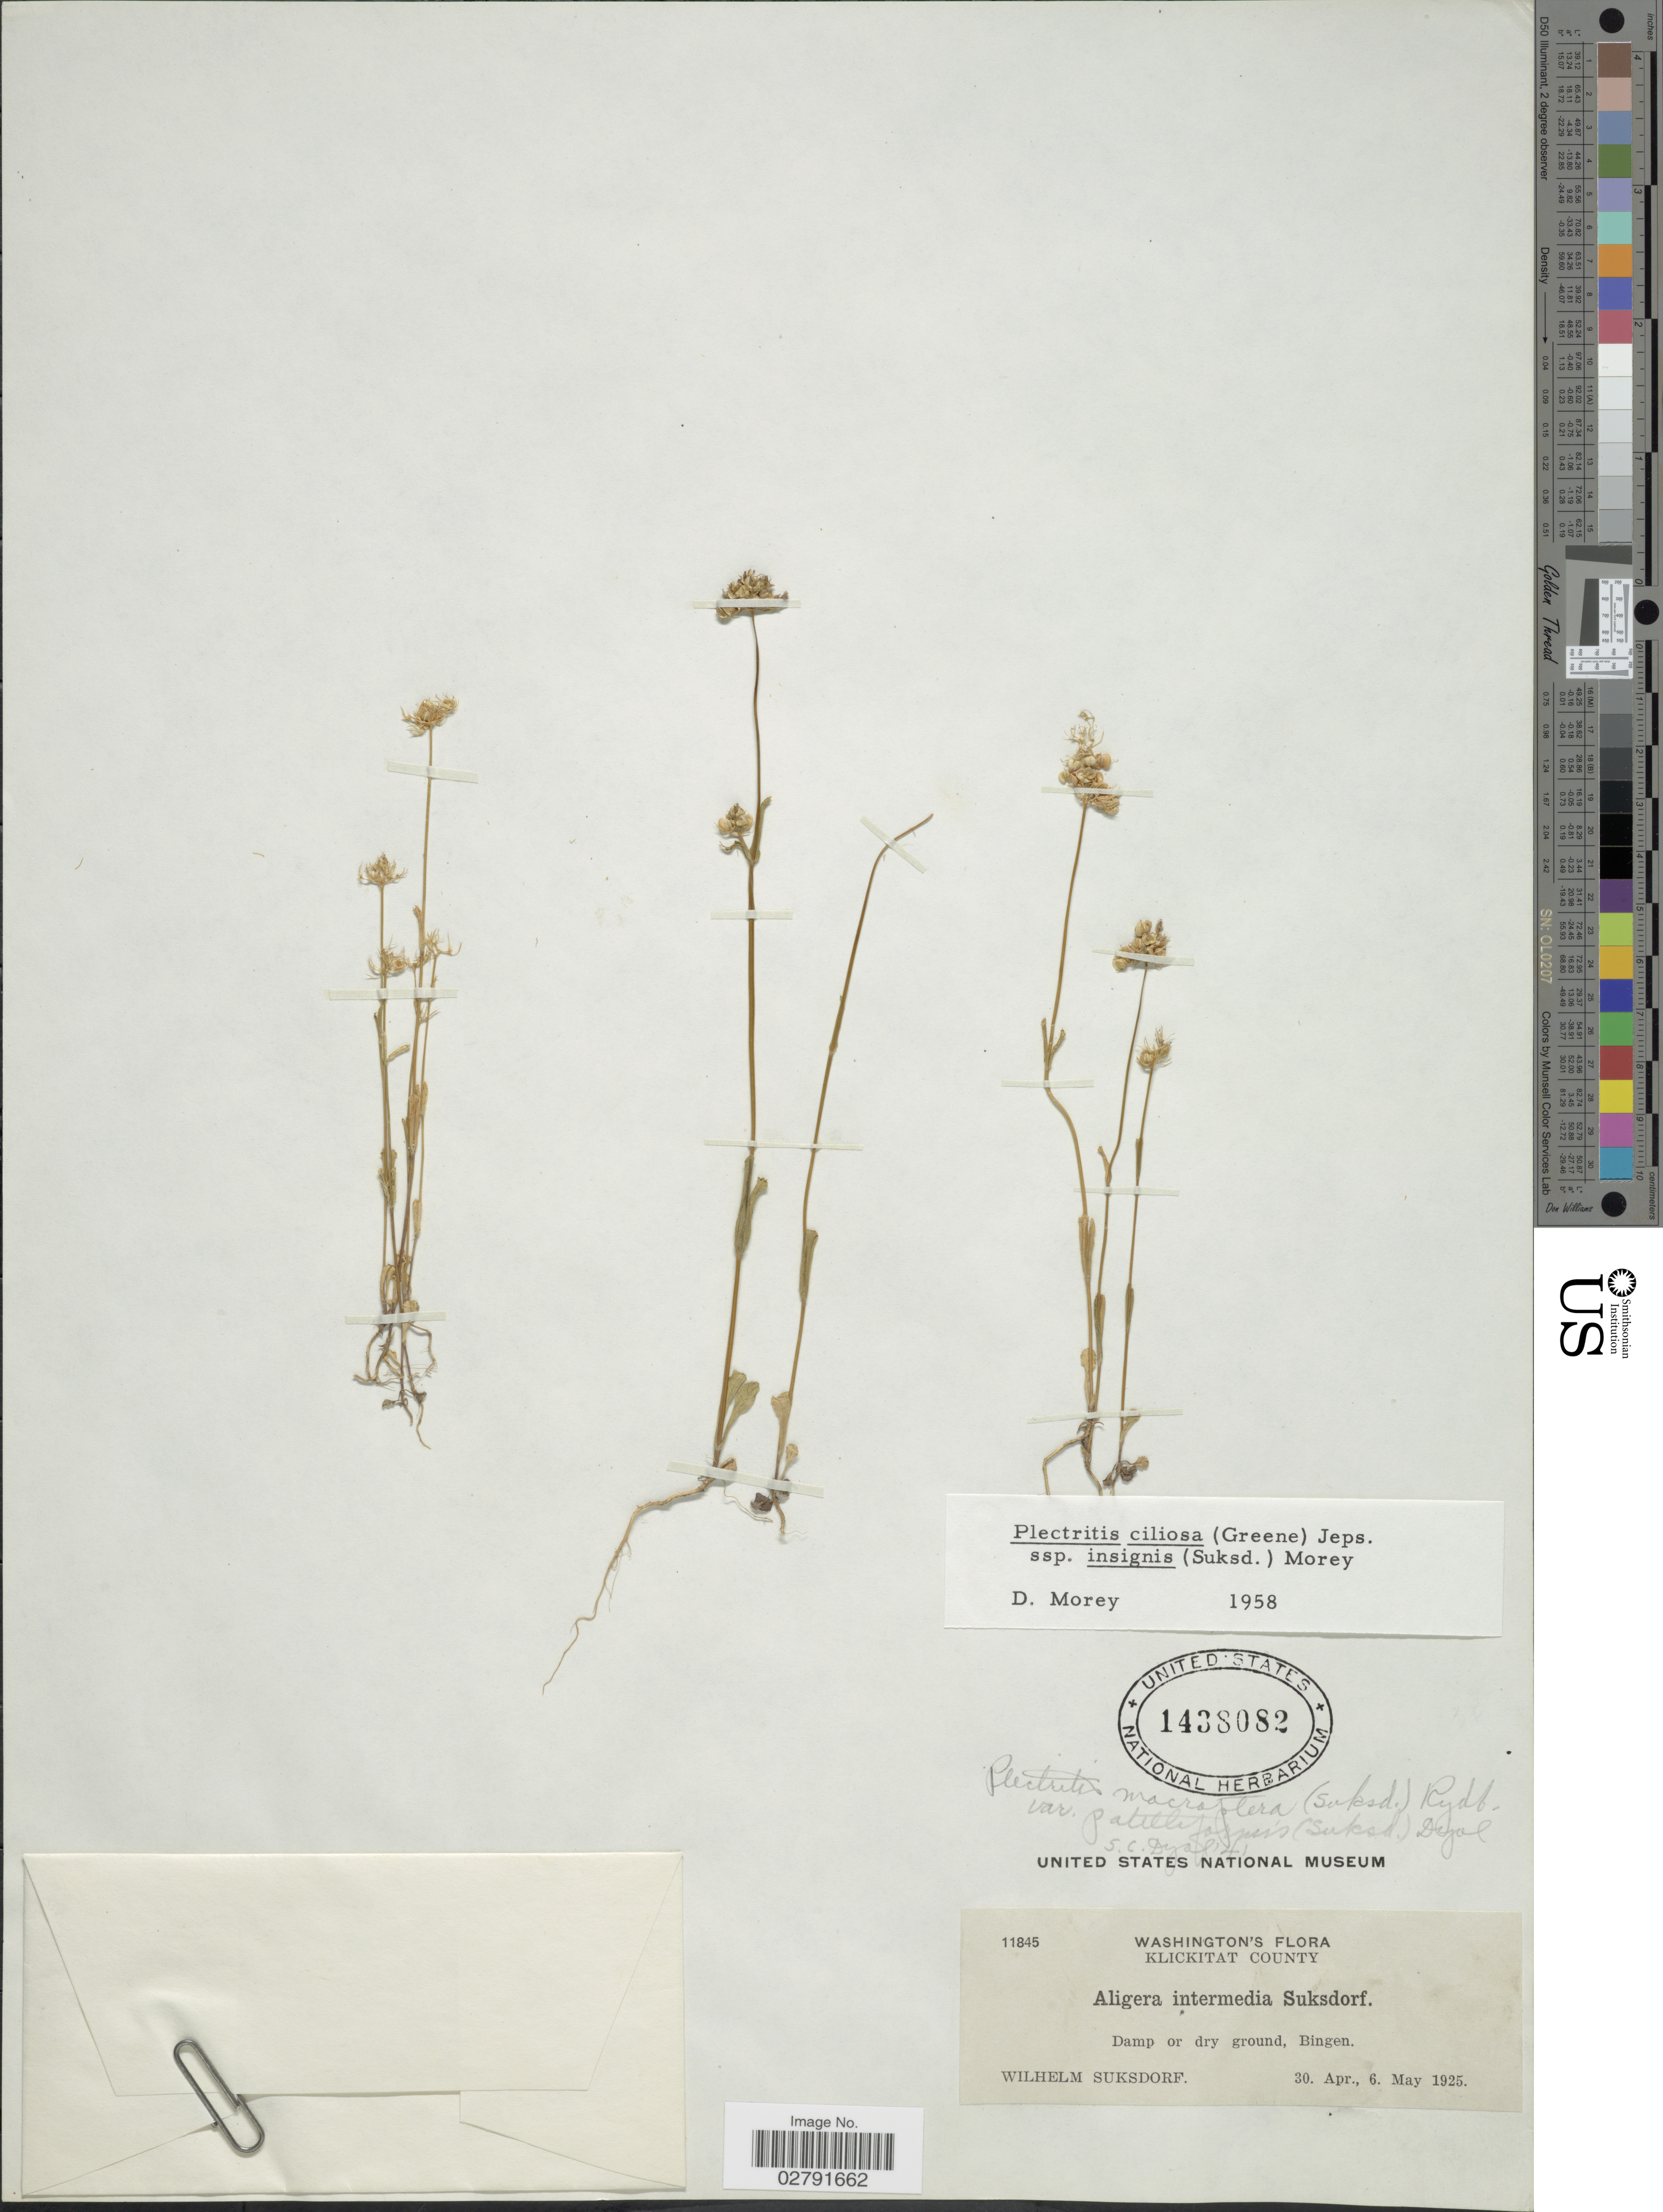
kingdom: Plantae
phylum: Tracheophyta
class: Magnoliopsida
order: Dipsacales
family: Caprifoliaceae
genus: Plectritis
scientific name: Plectritis ciliosa subsp. insignis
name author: (Suksd.) Morey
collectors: W. N. Suksdorf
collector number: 11845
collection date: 1925-04-30/1925-05-06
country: United States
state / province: Washington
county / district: Klickitat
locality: Klickitat County. Bingen.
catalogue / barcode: US 1438082